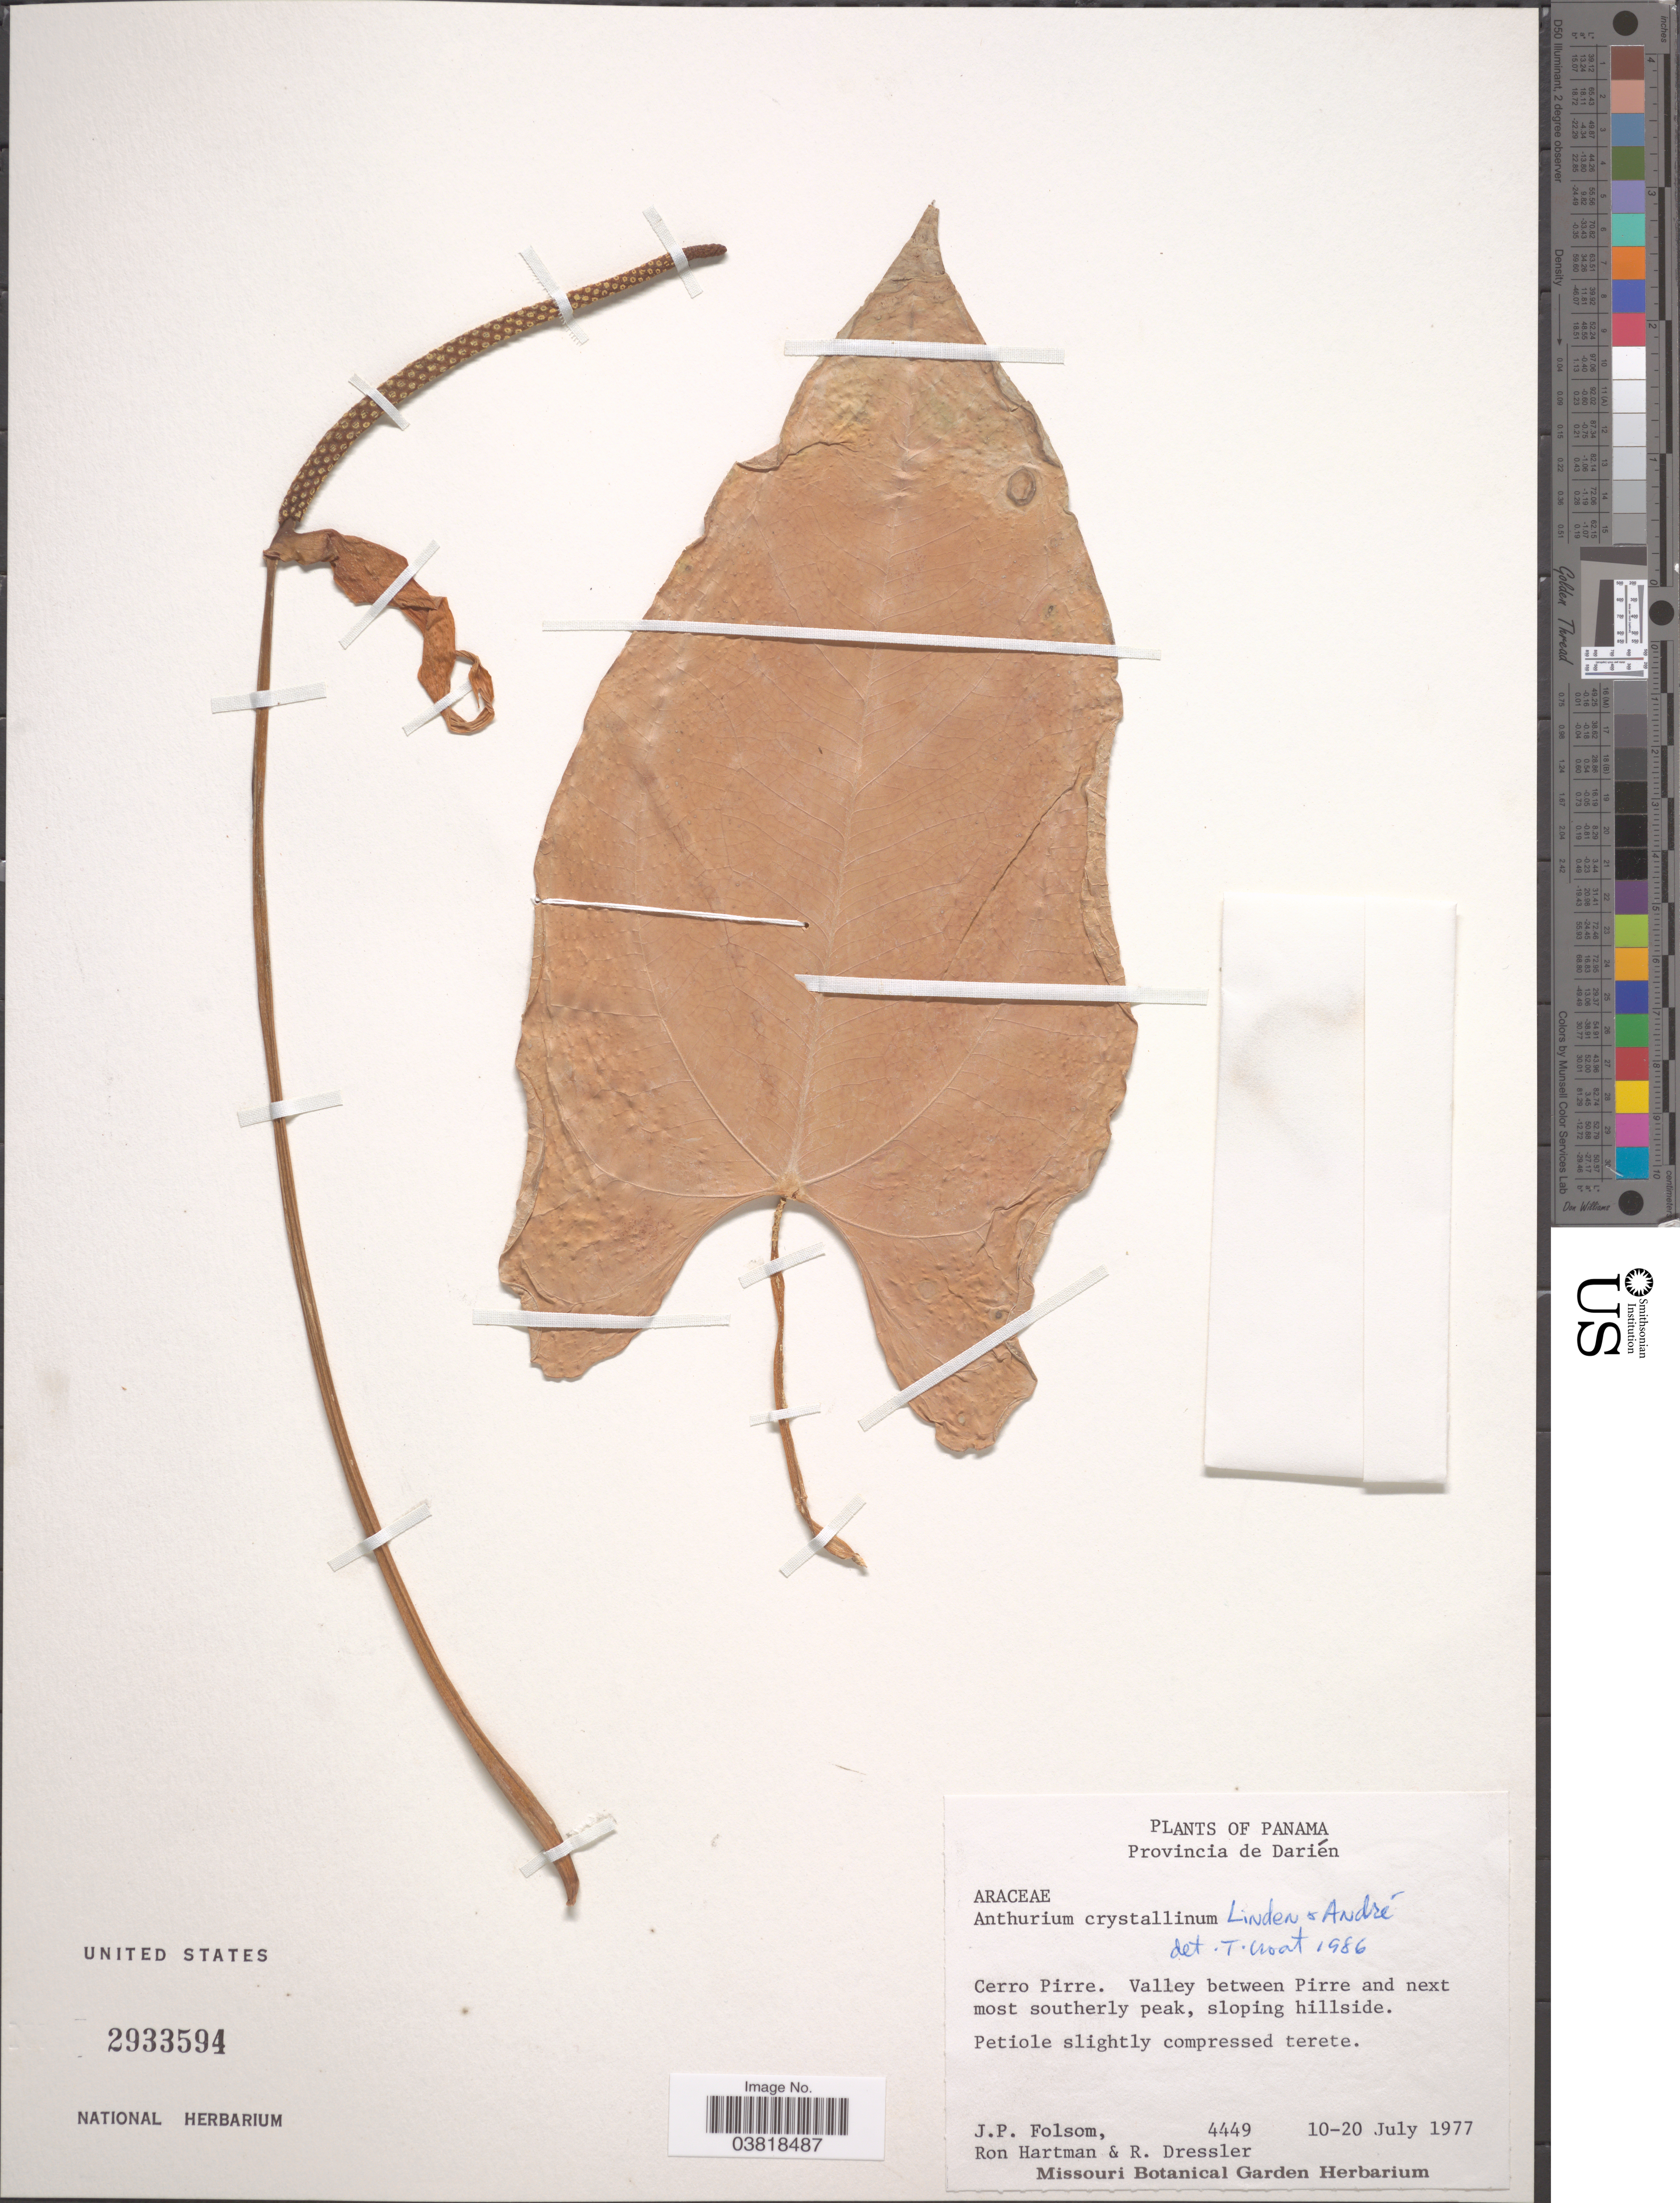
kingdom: Plantae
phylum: Tracheophyta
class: Liliopsida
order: Alismatales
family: Araceae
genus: Anthurium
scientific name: Anthurium crystallinum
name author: Linden & André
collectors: J. P. Folsom, R. W. Hartman & R. Dressler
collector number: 4449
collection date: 1977-07-10/1977-07-20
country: Panama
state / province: Darien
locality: Cerro Pirre. Valley between Pirre.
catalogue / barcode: US 2933594